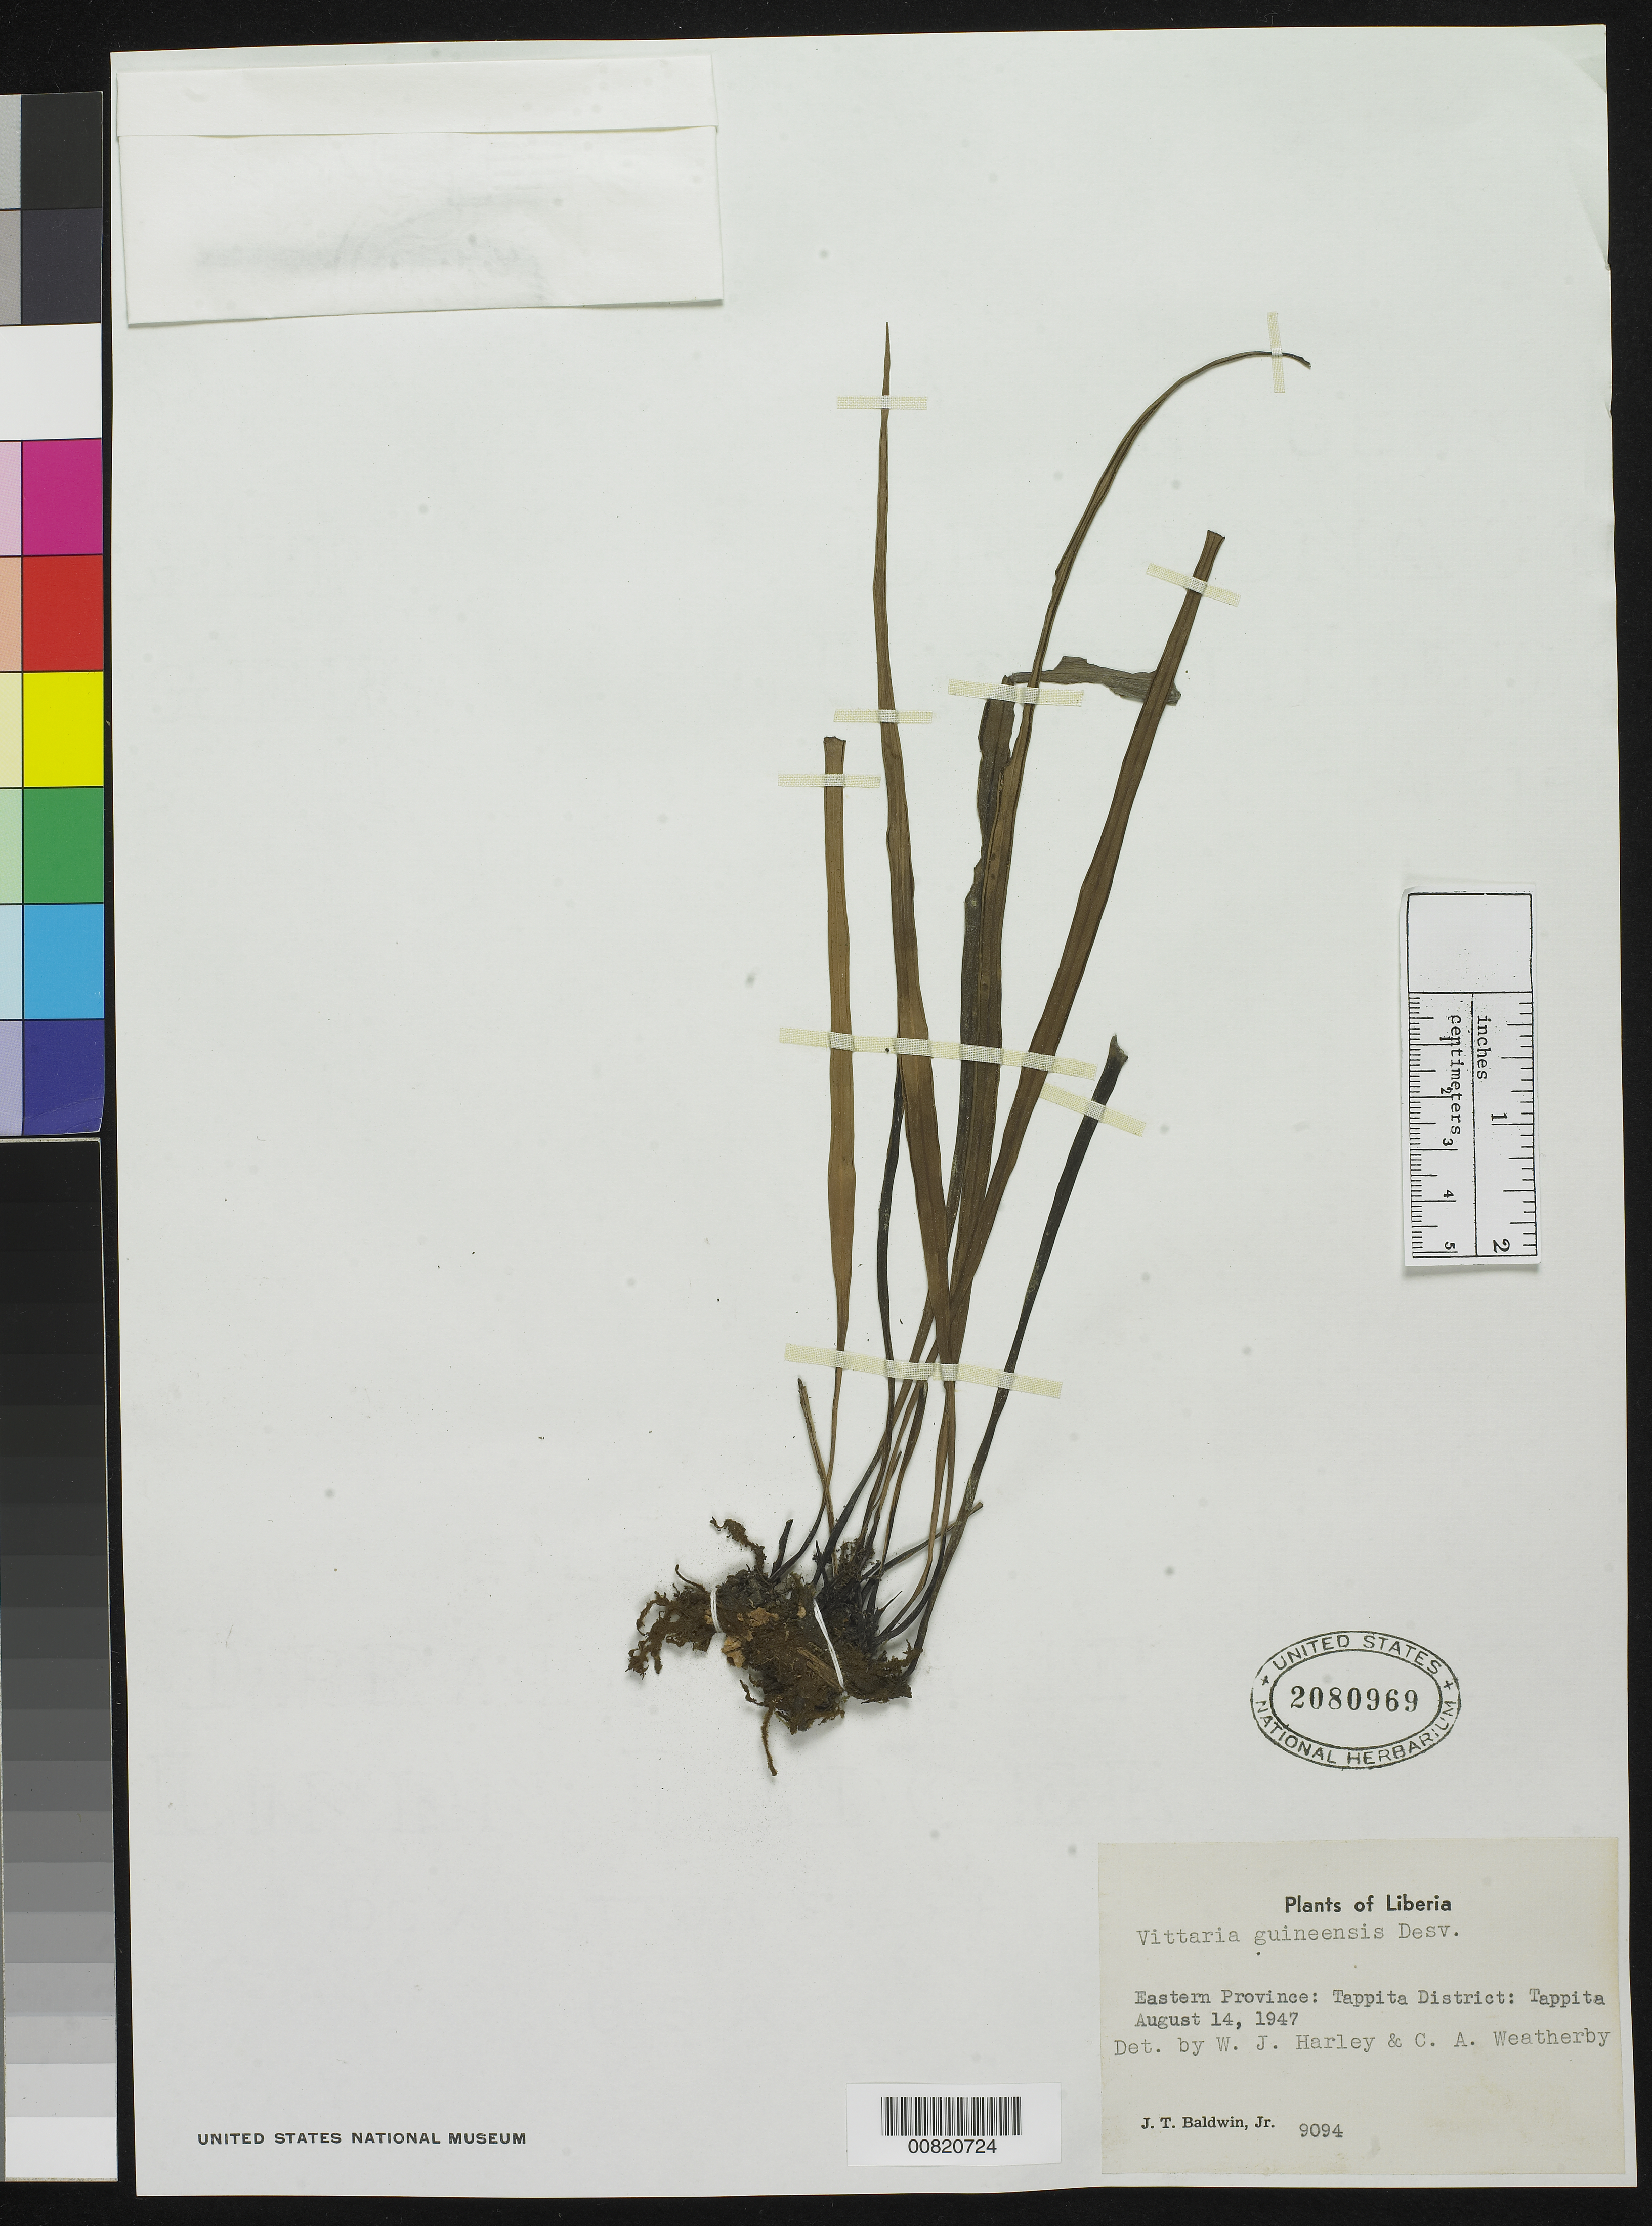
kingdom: Plantae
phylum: Tracheophyta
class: Polypodiopsida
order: Polypodiales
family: Pteridaceae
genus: Haplopteris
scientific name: Haplopteris guineensis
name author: (Desv.) E.H. Crane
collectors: J. T. Baldwin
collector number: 9094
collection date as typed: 14 Aug 1947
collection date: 1947-08-14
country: Liberia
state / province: Nimba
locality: Eastern Province: Tappita District, Tappita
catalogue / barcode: US 2080969